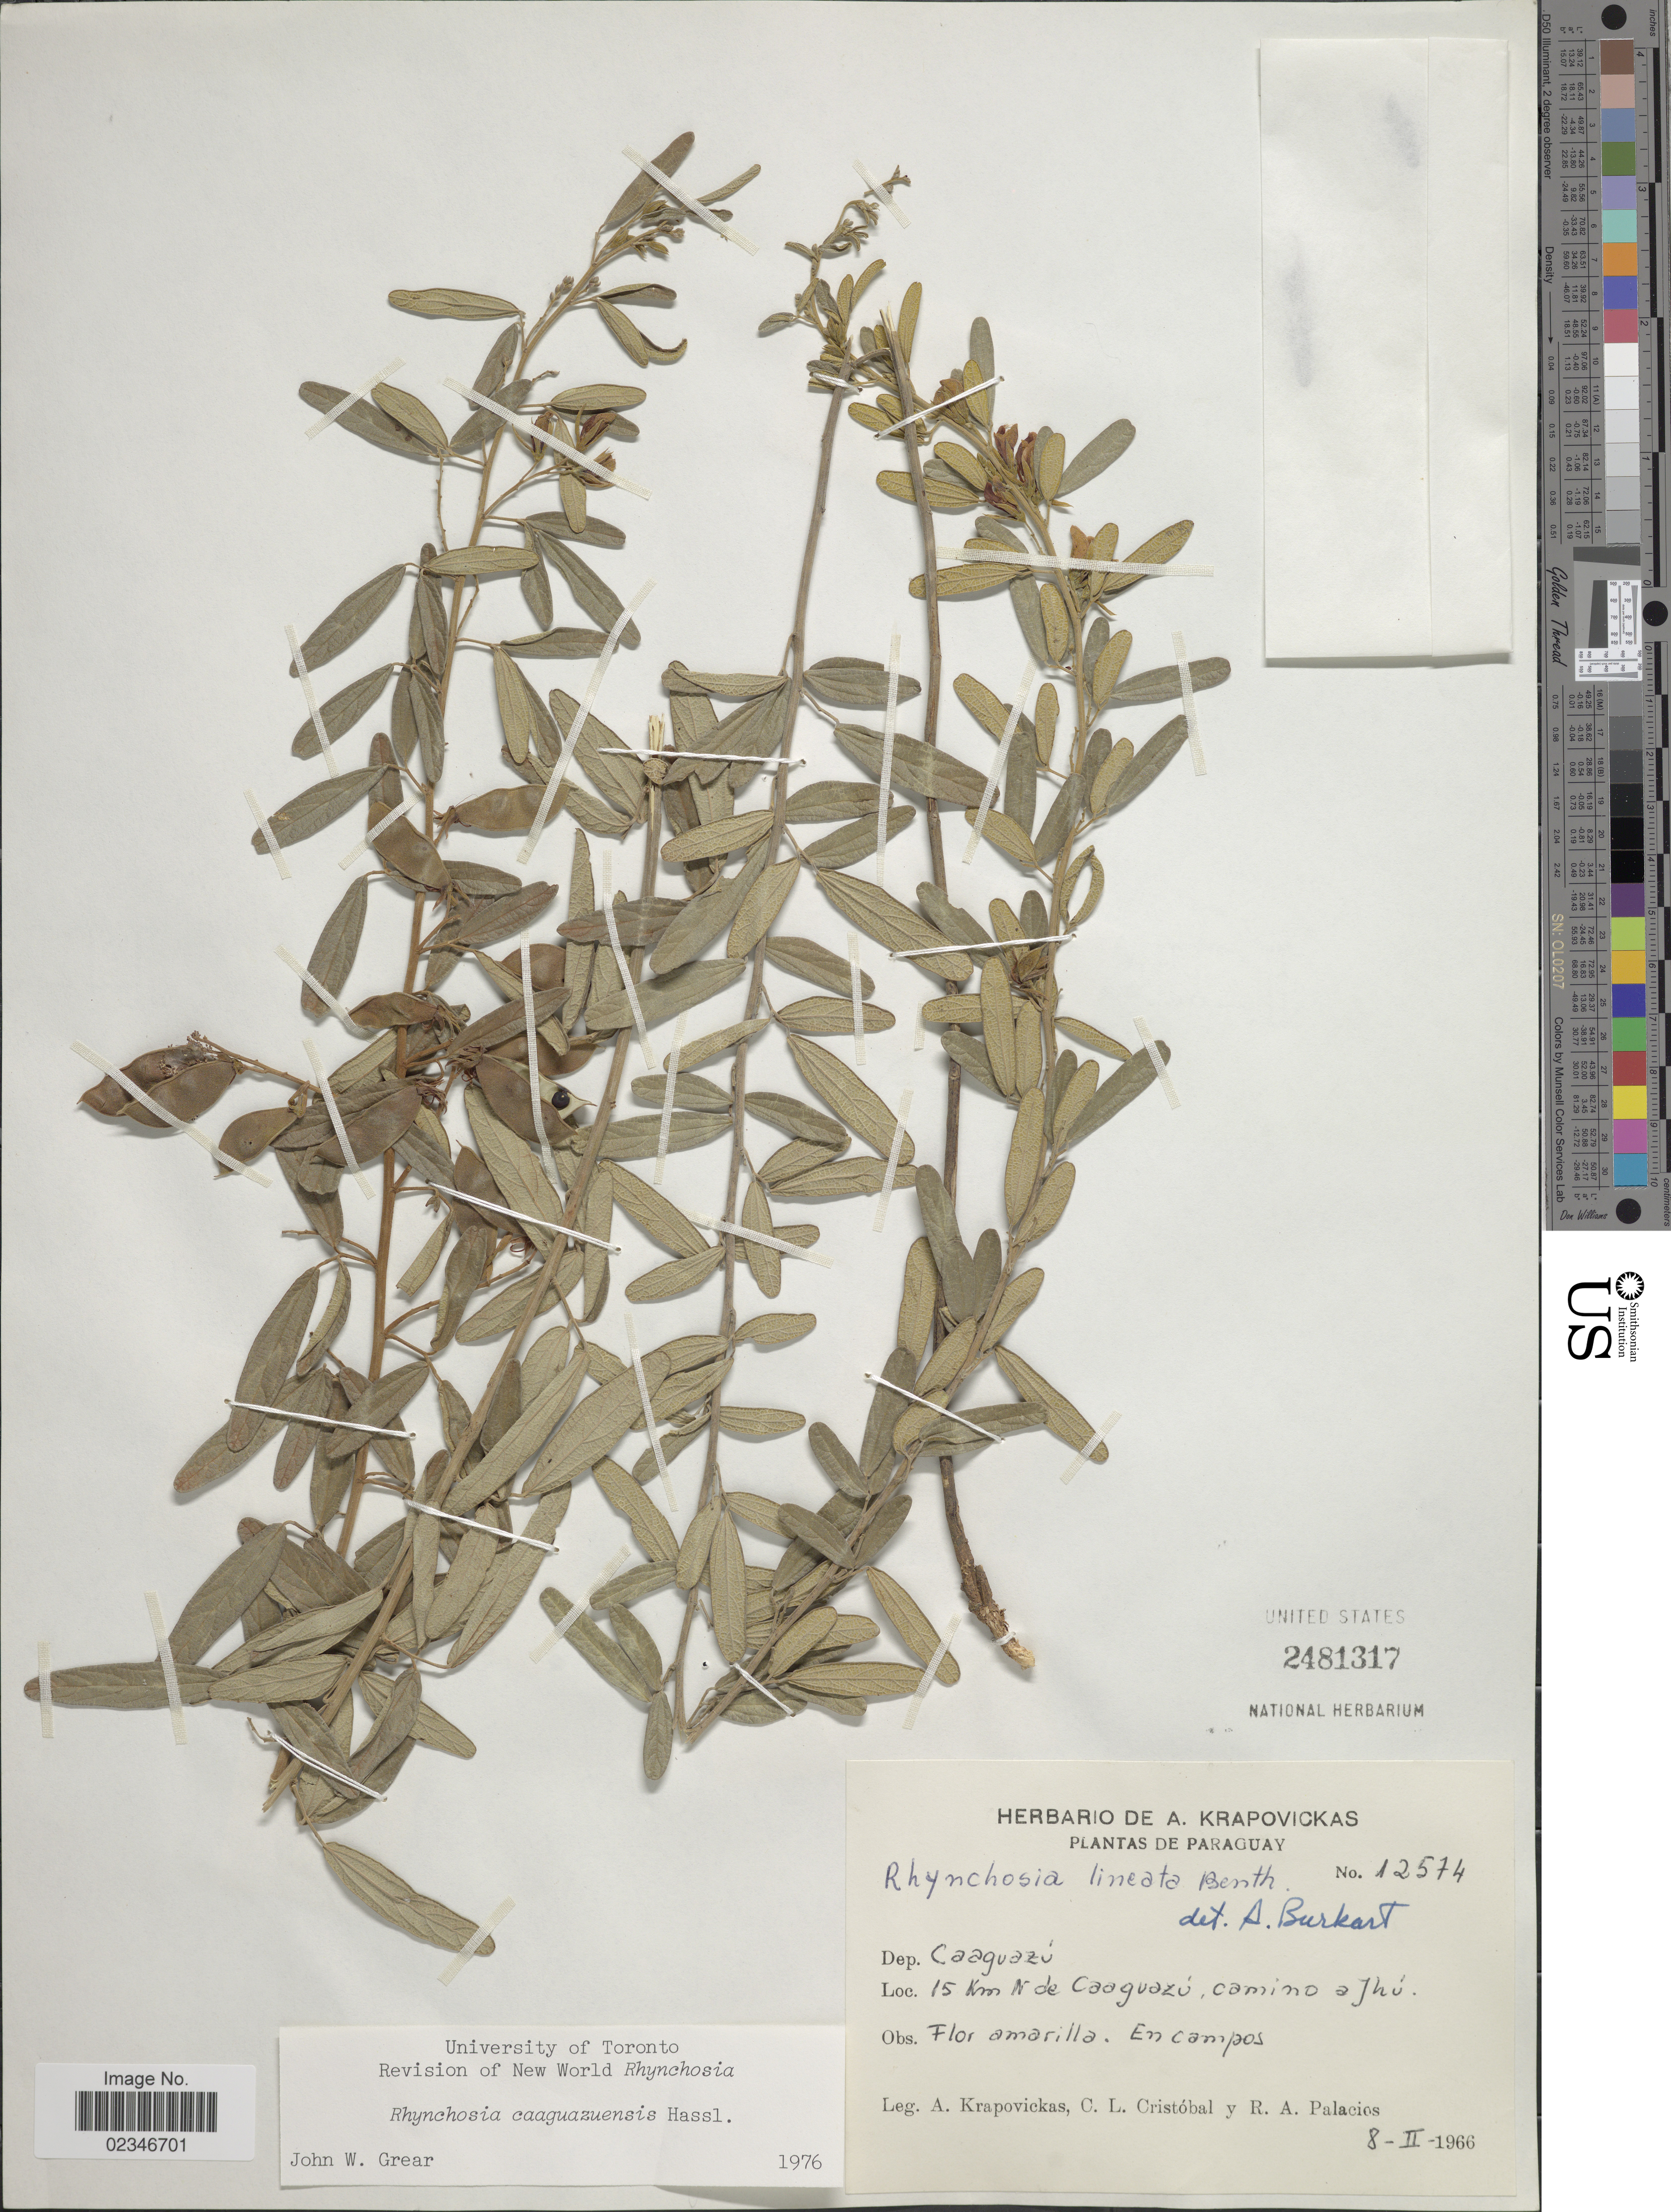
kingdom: Plantae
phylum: Tracheophyta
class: Magnoliopsida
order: Fabales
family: Fabaceae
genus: Rhynchosia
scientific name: Rhynchosia caaguazuensis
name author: Hassl.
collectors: A. Krapovickas, C. L. Cristóbal & R. Palacios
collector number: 12574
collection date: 1966-02-08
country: Paraguay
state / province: Caaguazu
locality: Dep. Caaguazu, 15 km N de Caaguazu, camino a Jhu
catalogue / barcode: US 2481317